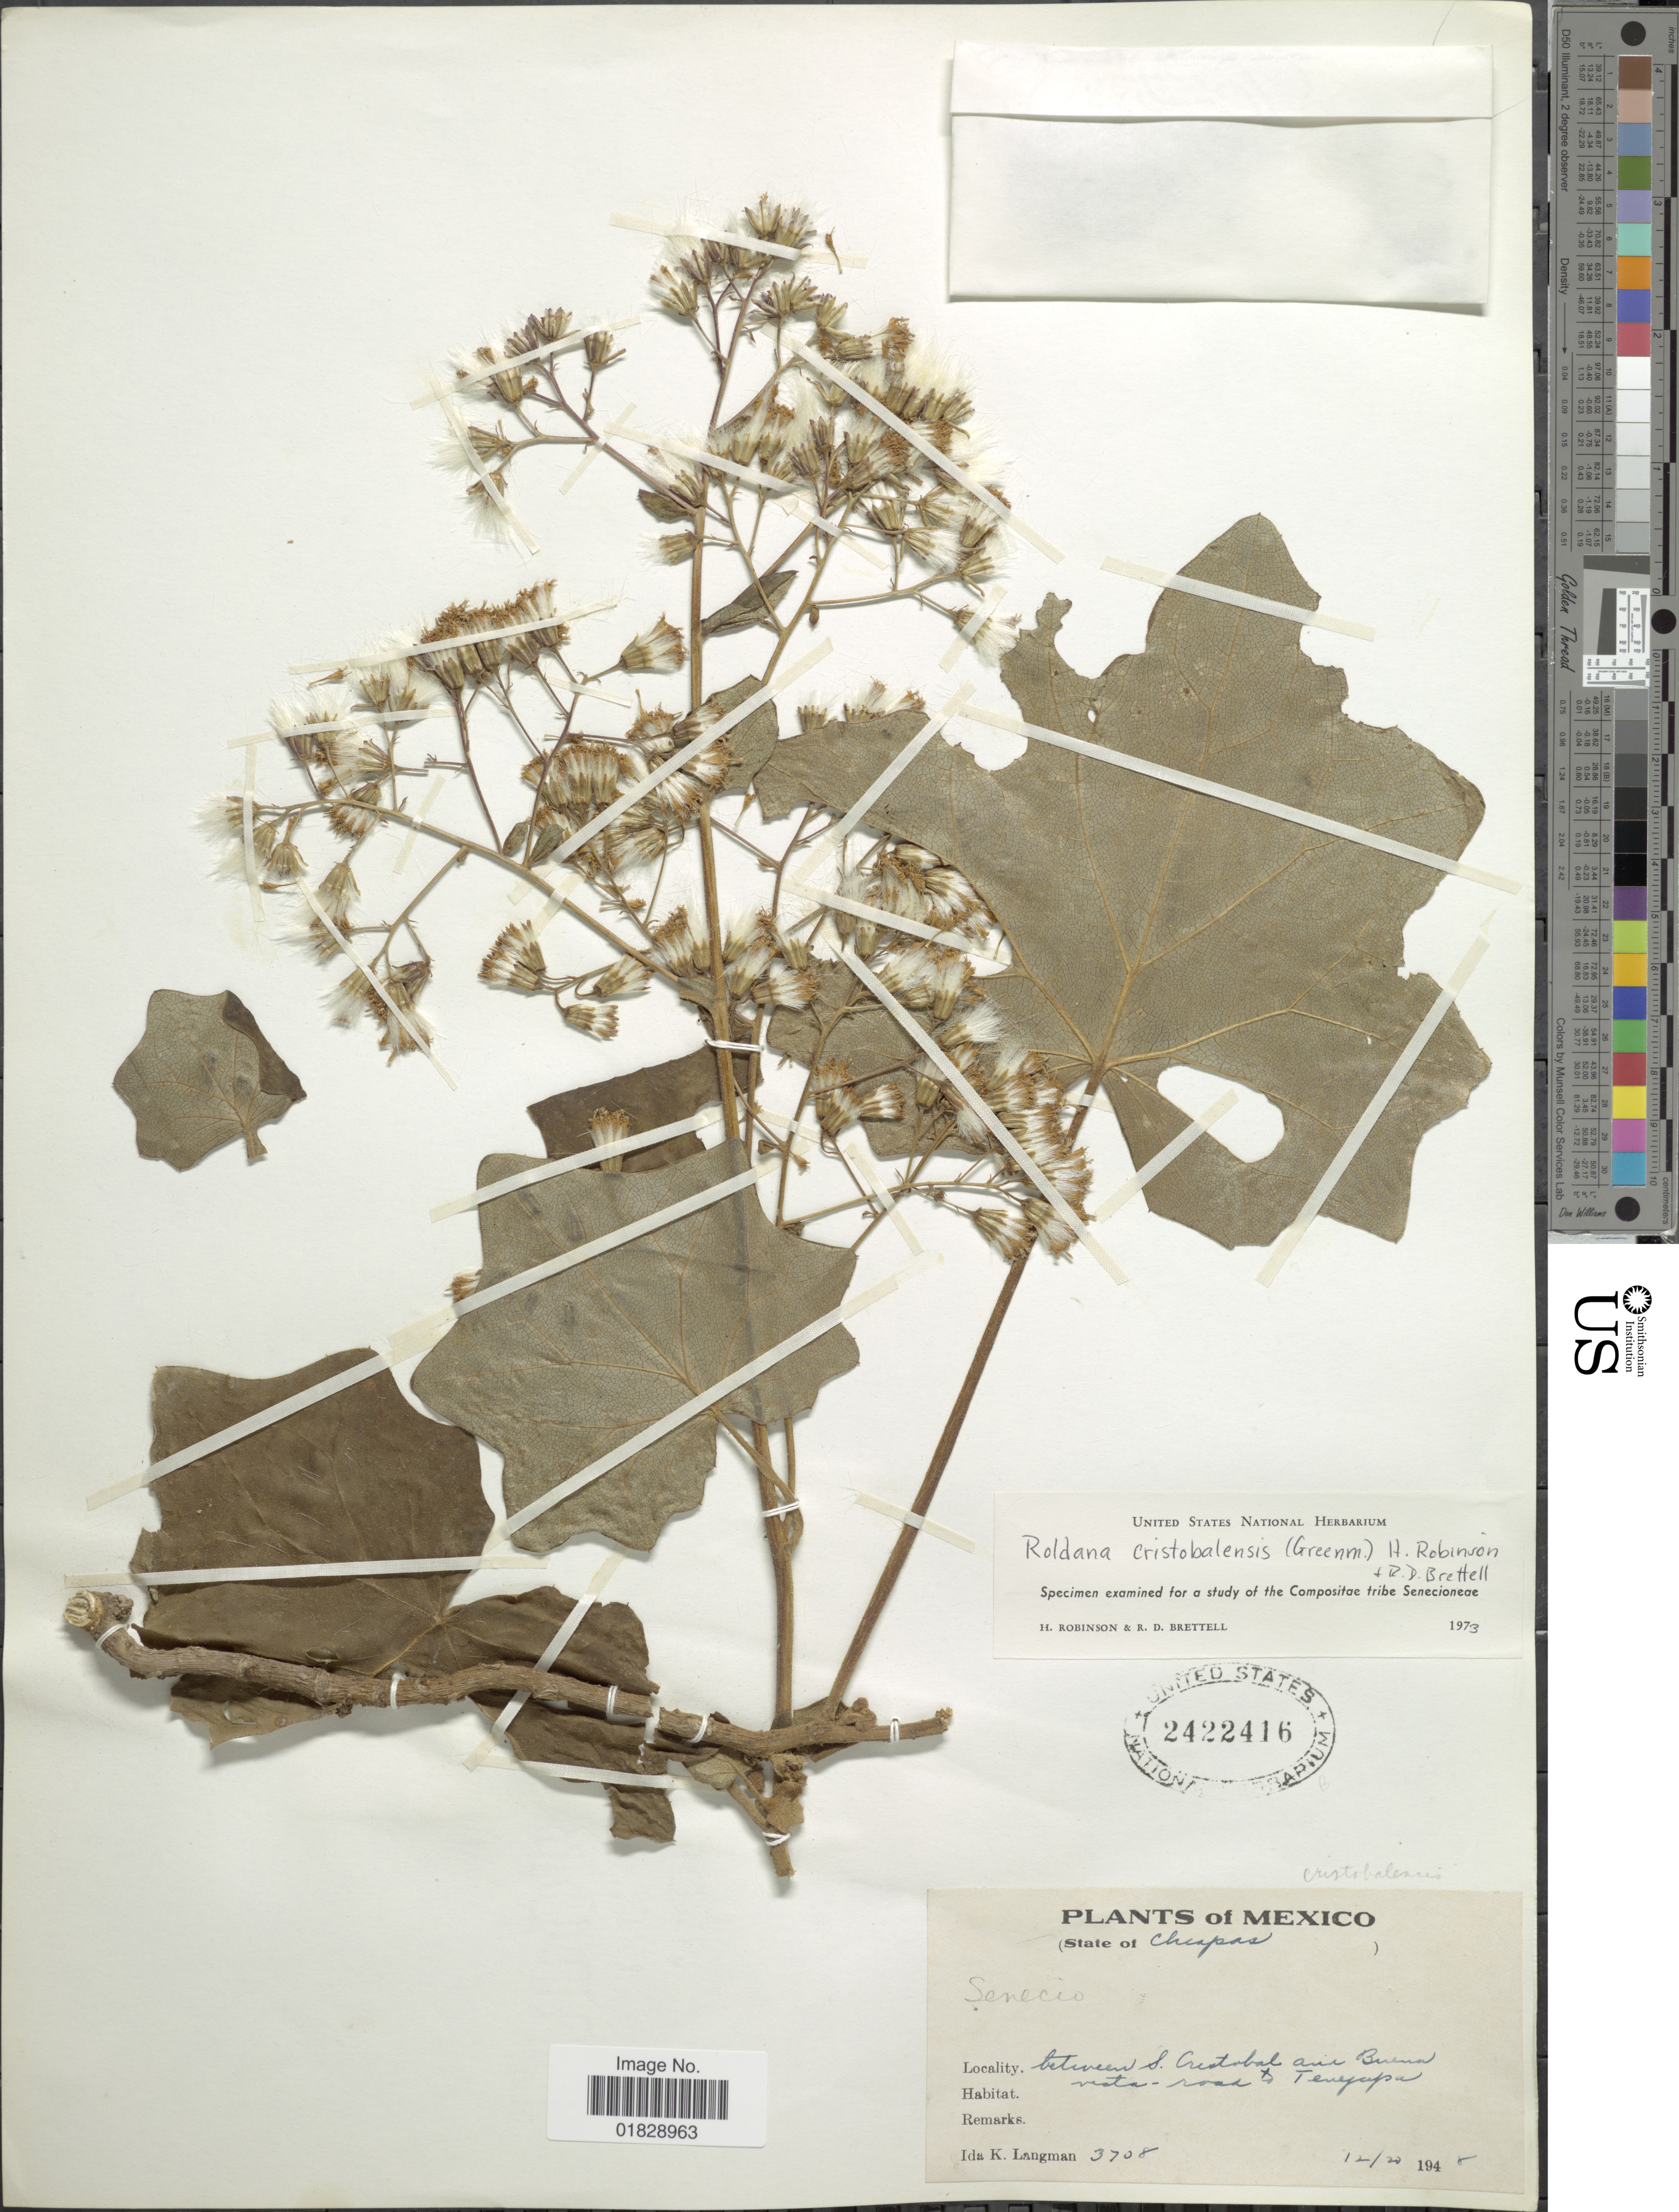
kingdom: Plantae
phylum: Tracheophyta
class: Magnoliopsida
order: Asterales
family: Asteraceae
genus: Roldana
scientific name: Roldana cristobalensis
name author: (Greenm.) H. Rob. & Brettell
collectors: I. K. Langman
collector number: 3708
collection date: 1948-12-20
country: Mexico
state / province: Chiapas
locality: Between S. Cristobal and Buena Vista - road to Tenejapa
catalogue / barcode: US 2422416